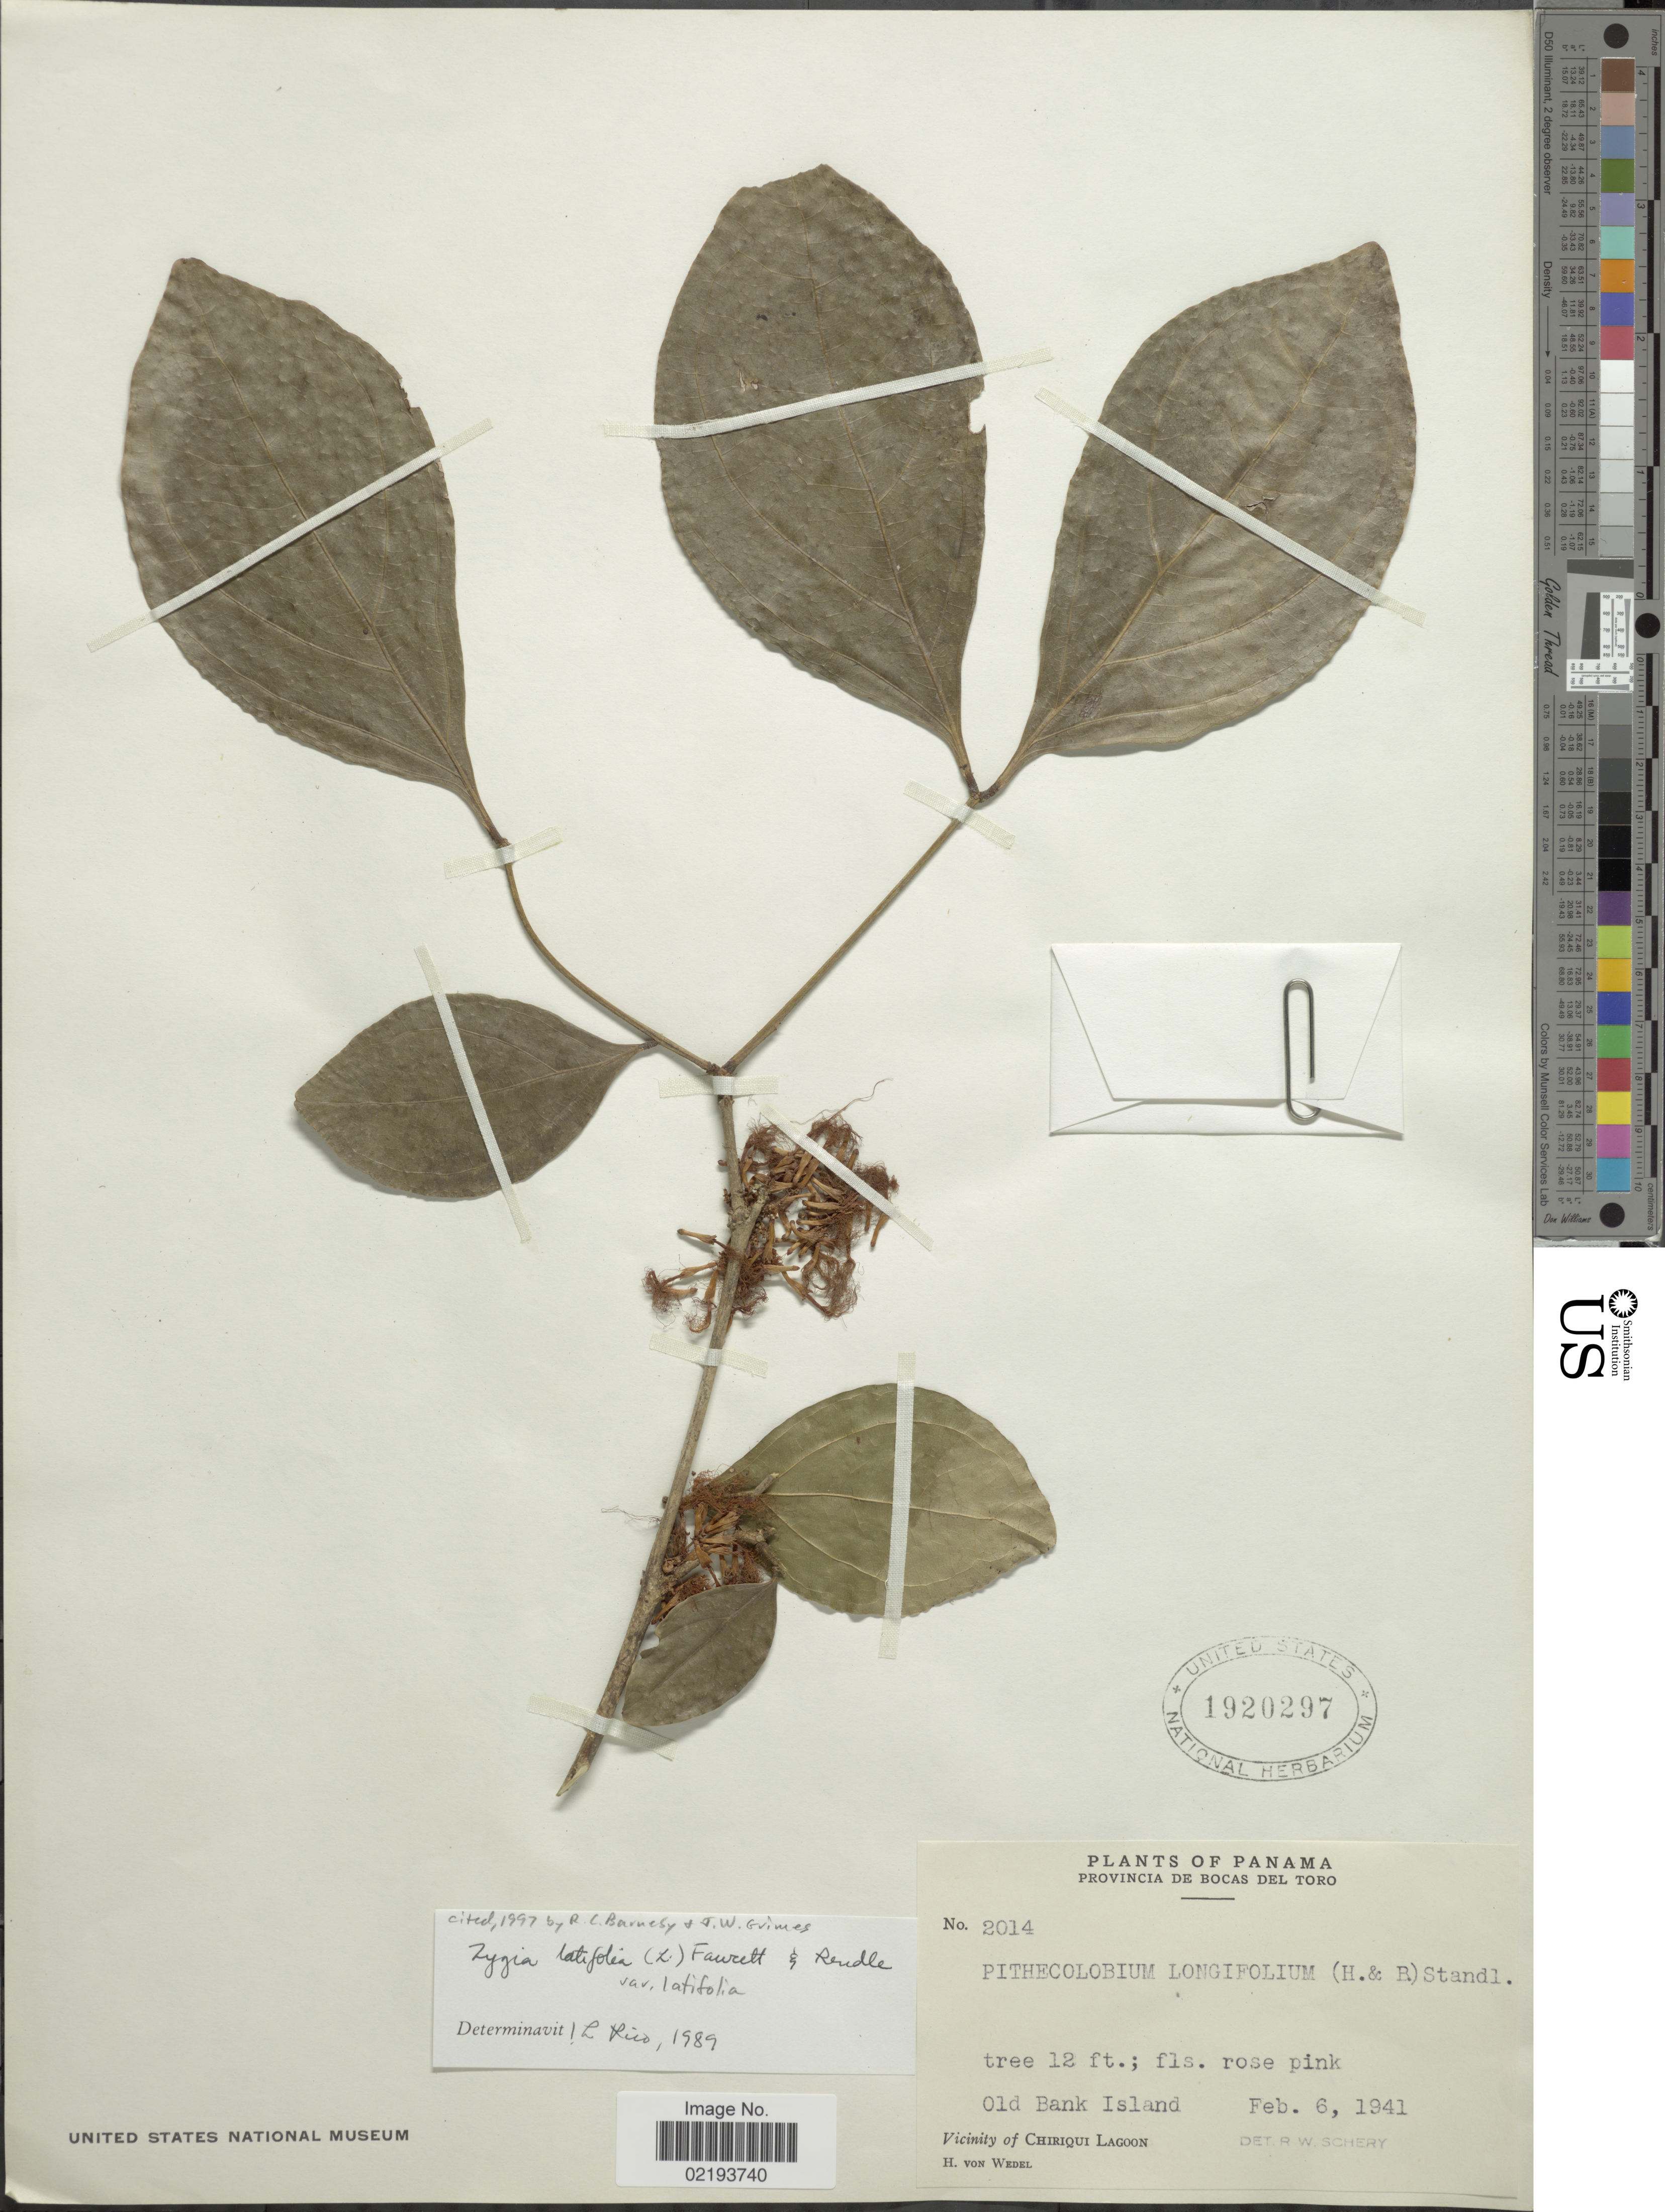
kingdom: Plantae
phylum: Tracheophyta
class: Magnoliopsida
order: Fabales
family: Fabaceae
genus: Zygia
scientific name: Zygia latifolia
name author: (L.) Fawc. & Rendle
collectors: H. von Wedel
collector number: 2014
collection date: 1941-02-06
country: Panama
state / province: Bocas del Toro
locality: Old Bank Island, Vicinity of Chiriqui Lagoon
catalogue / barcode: US 1920297